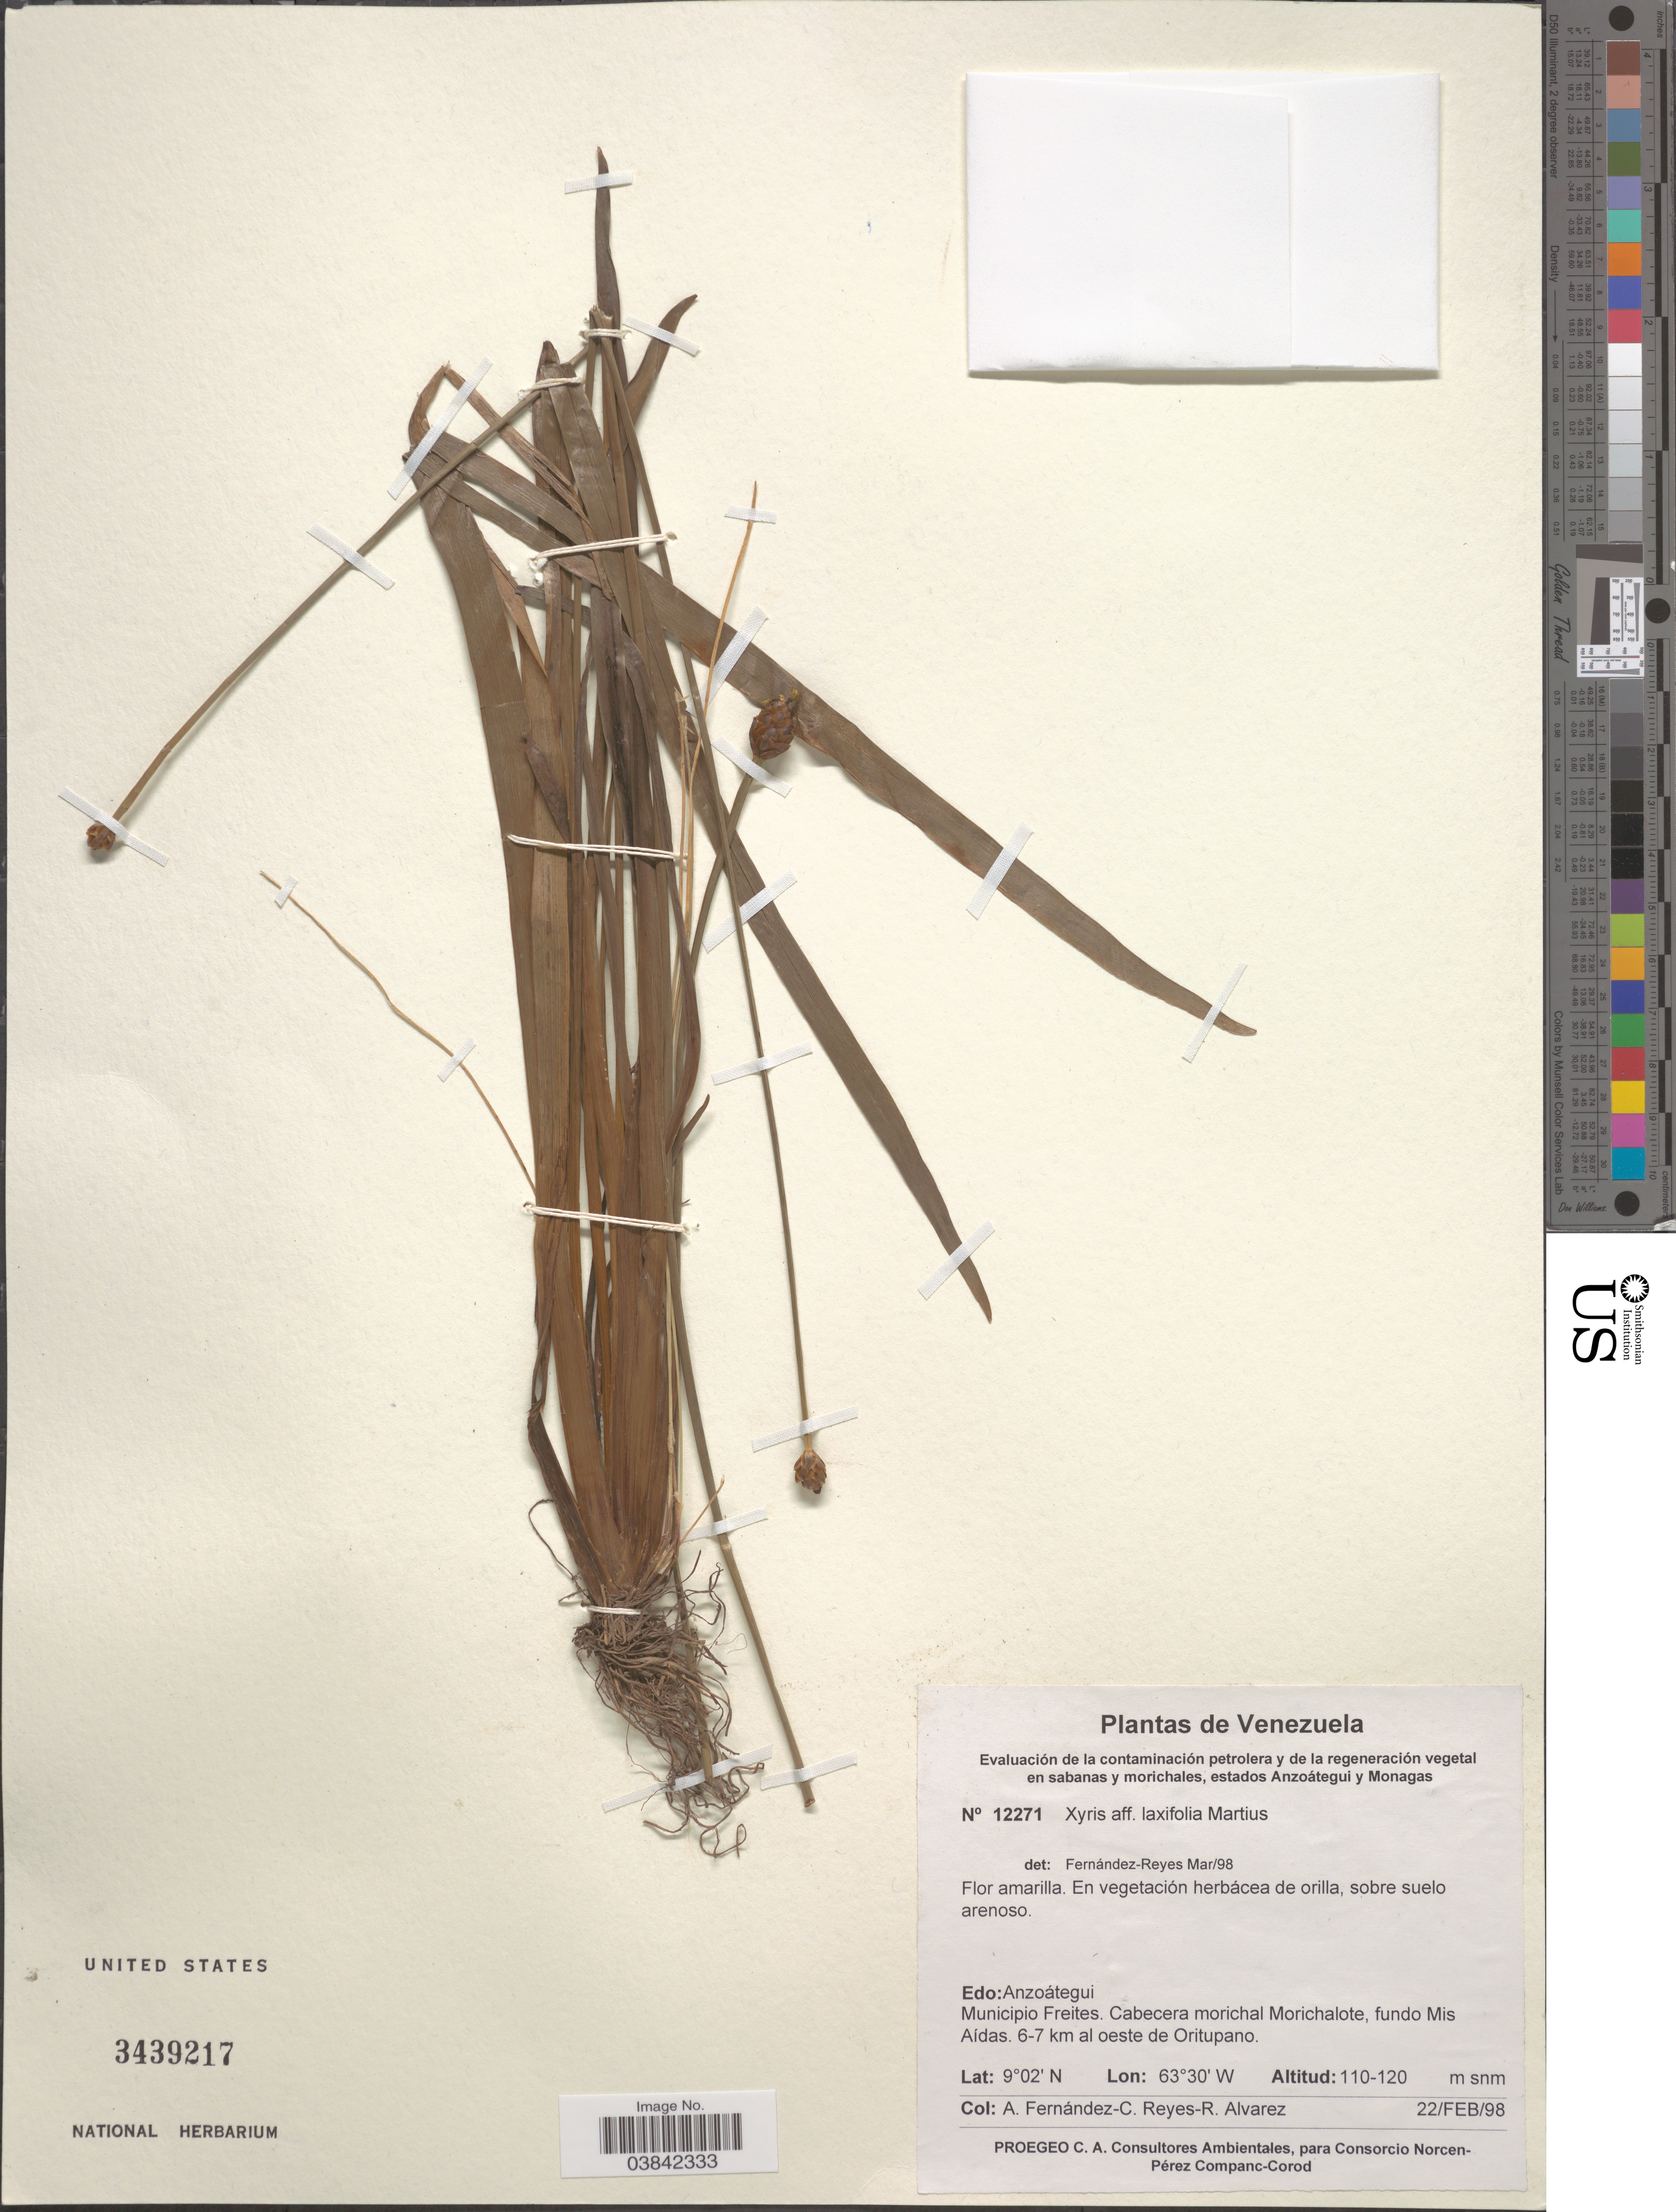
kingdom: Plantae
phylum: Tracheophyta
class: Liliopsida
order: Poales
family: Xyridaceae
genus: Xyris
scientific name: Xyris laxifolia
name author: Mart.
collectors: A. Fernández, C. Reyes & R. Álvarez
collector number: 12271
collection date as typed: Transcribed d/m/y: 22/2/98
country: Venezuela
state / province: Anzoategui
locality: Evaluación de la contaminación petrolera y de la regeneración vegetal en sabanas y morichales, estados Anzoátegui y Monagas [unsure placement] Edo: Anzoátegui. Municipio Freites. Cabeceras morichal Morichalote, fundo Mis Aídas. 6-7 km al oeste de Oritupano.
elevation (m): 110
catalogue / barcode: US 3439217